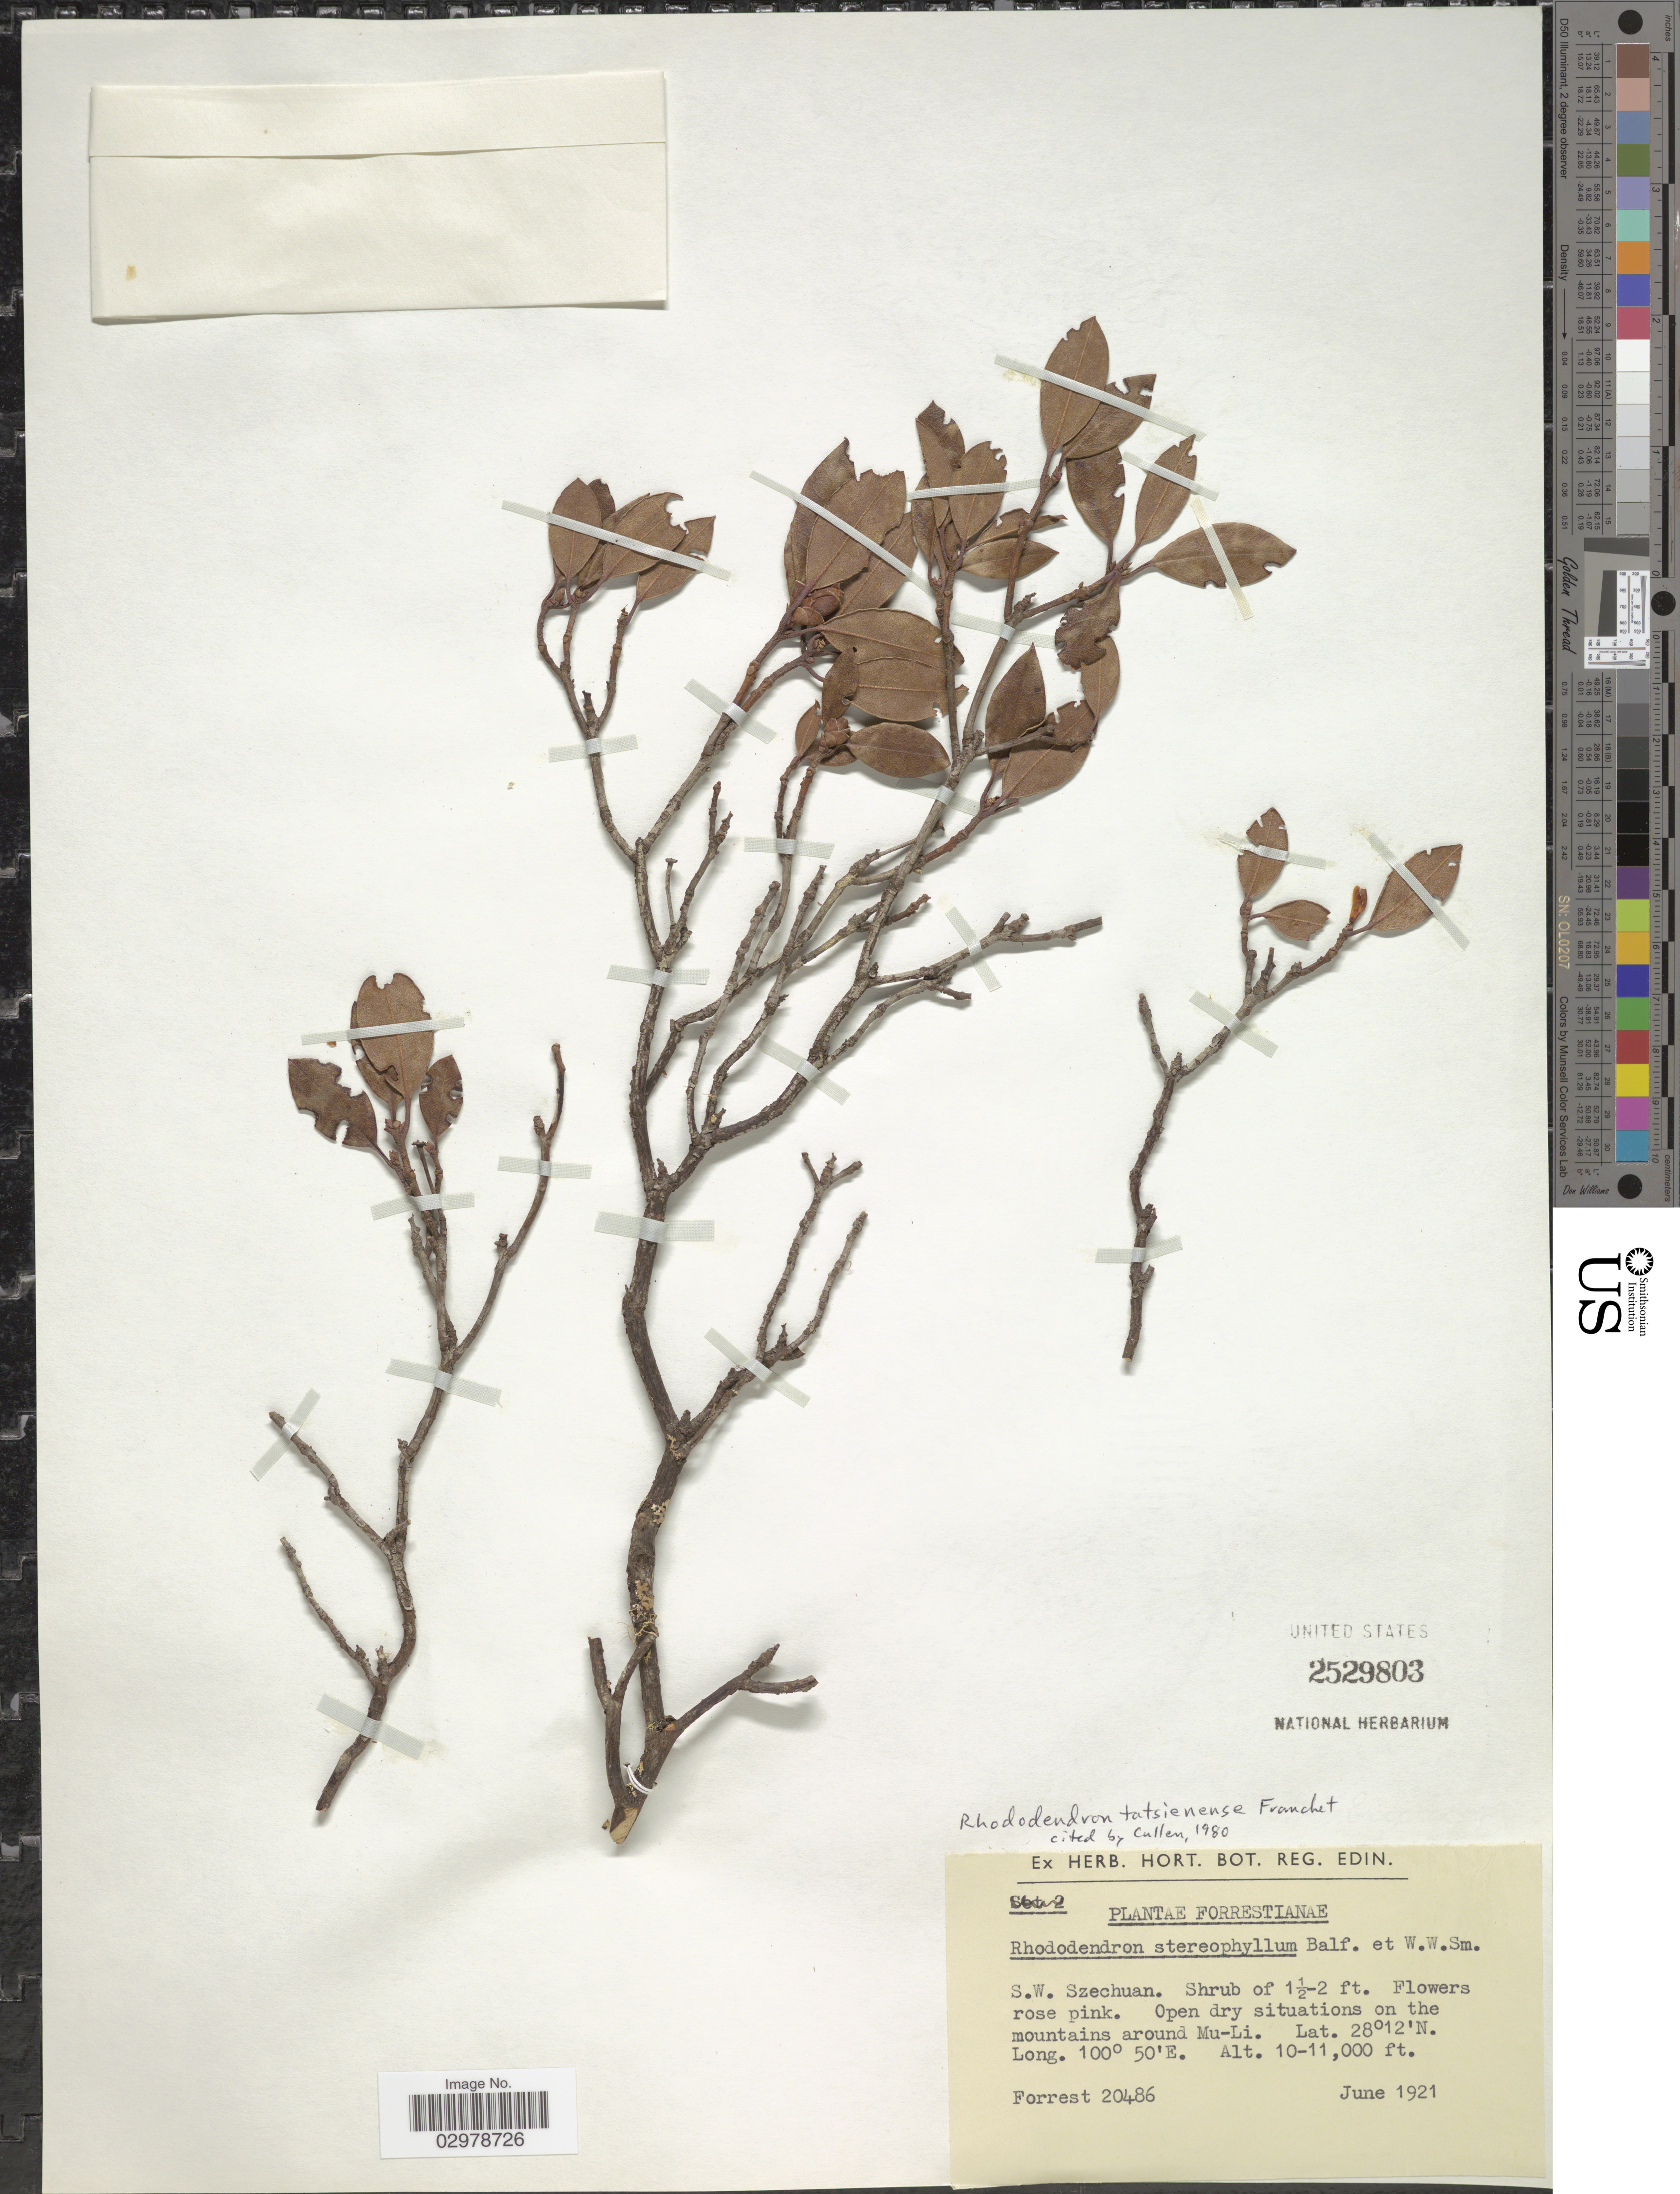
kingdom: Plantae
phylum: Tracheophyta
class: Magnoliopsida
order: Ericales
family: Ericaceae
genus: Rhododendron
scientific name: Rhododendron tatsienense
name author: Franch.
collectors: -. Forrest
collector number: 20486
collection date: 1921-06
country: China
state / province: Sichuan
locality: S.W. Szechuan. On the mountains around Mu-Li.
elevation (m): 3048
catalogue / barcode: US 2529803